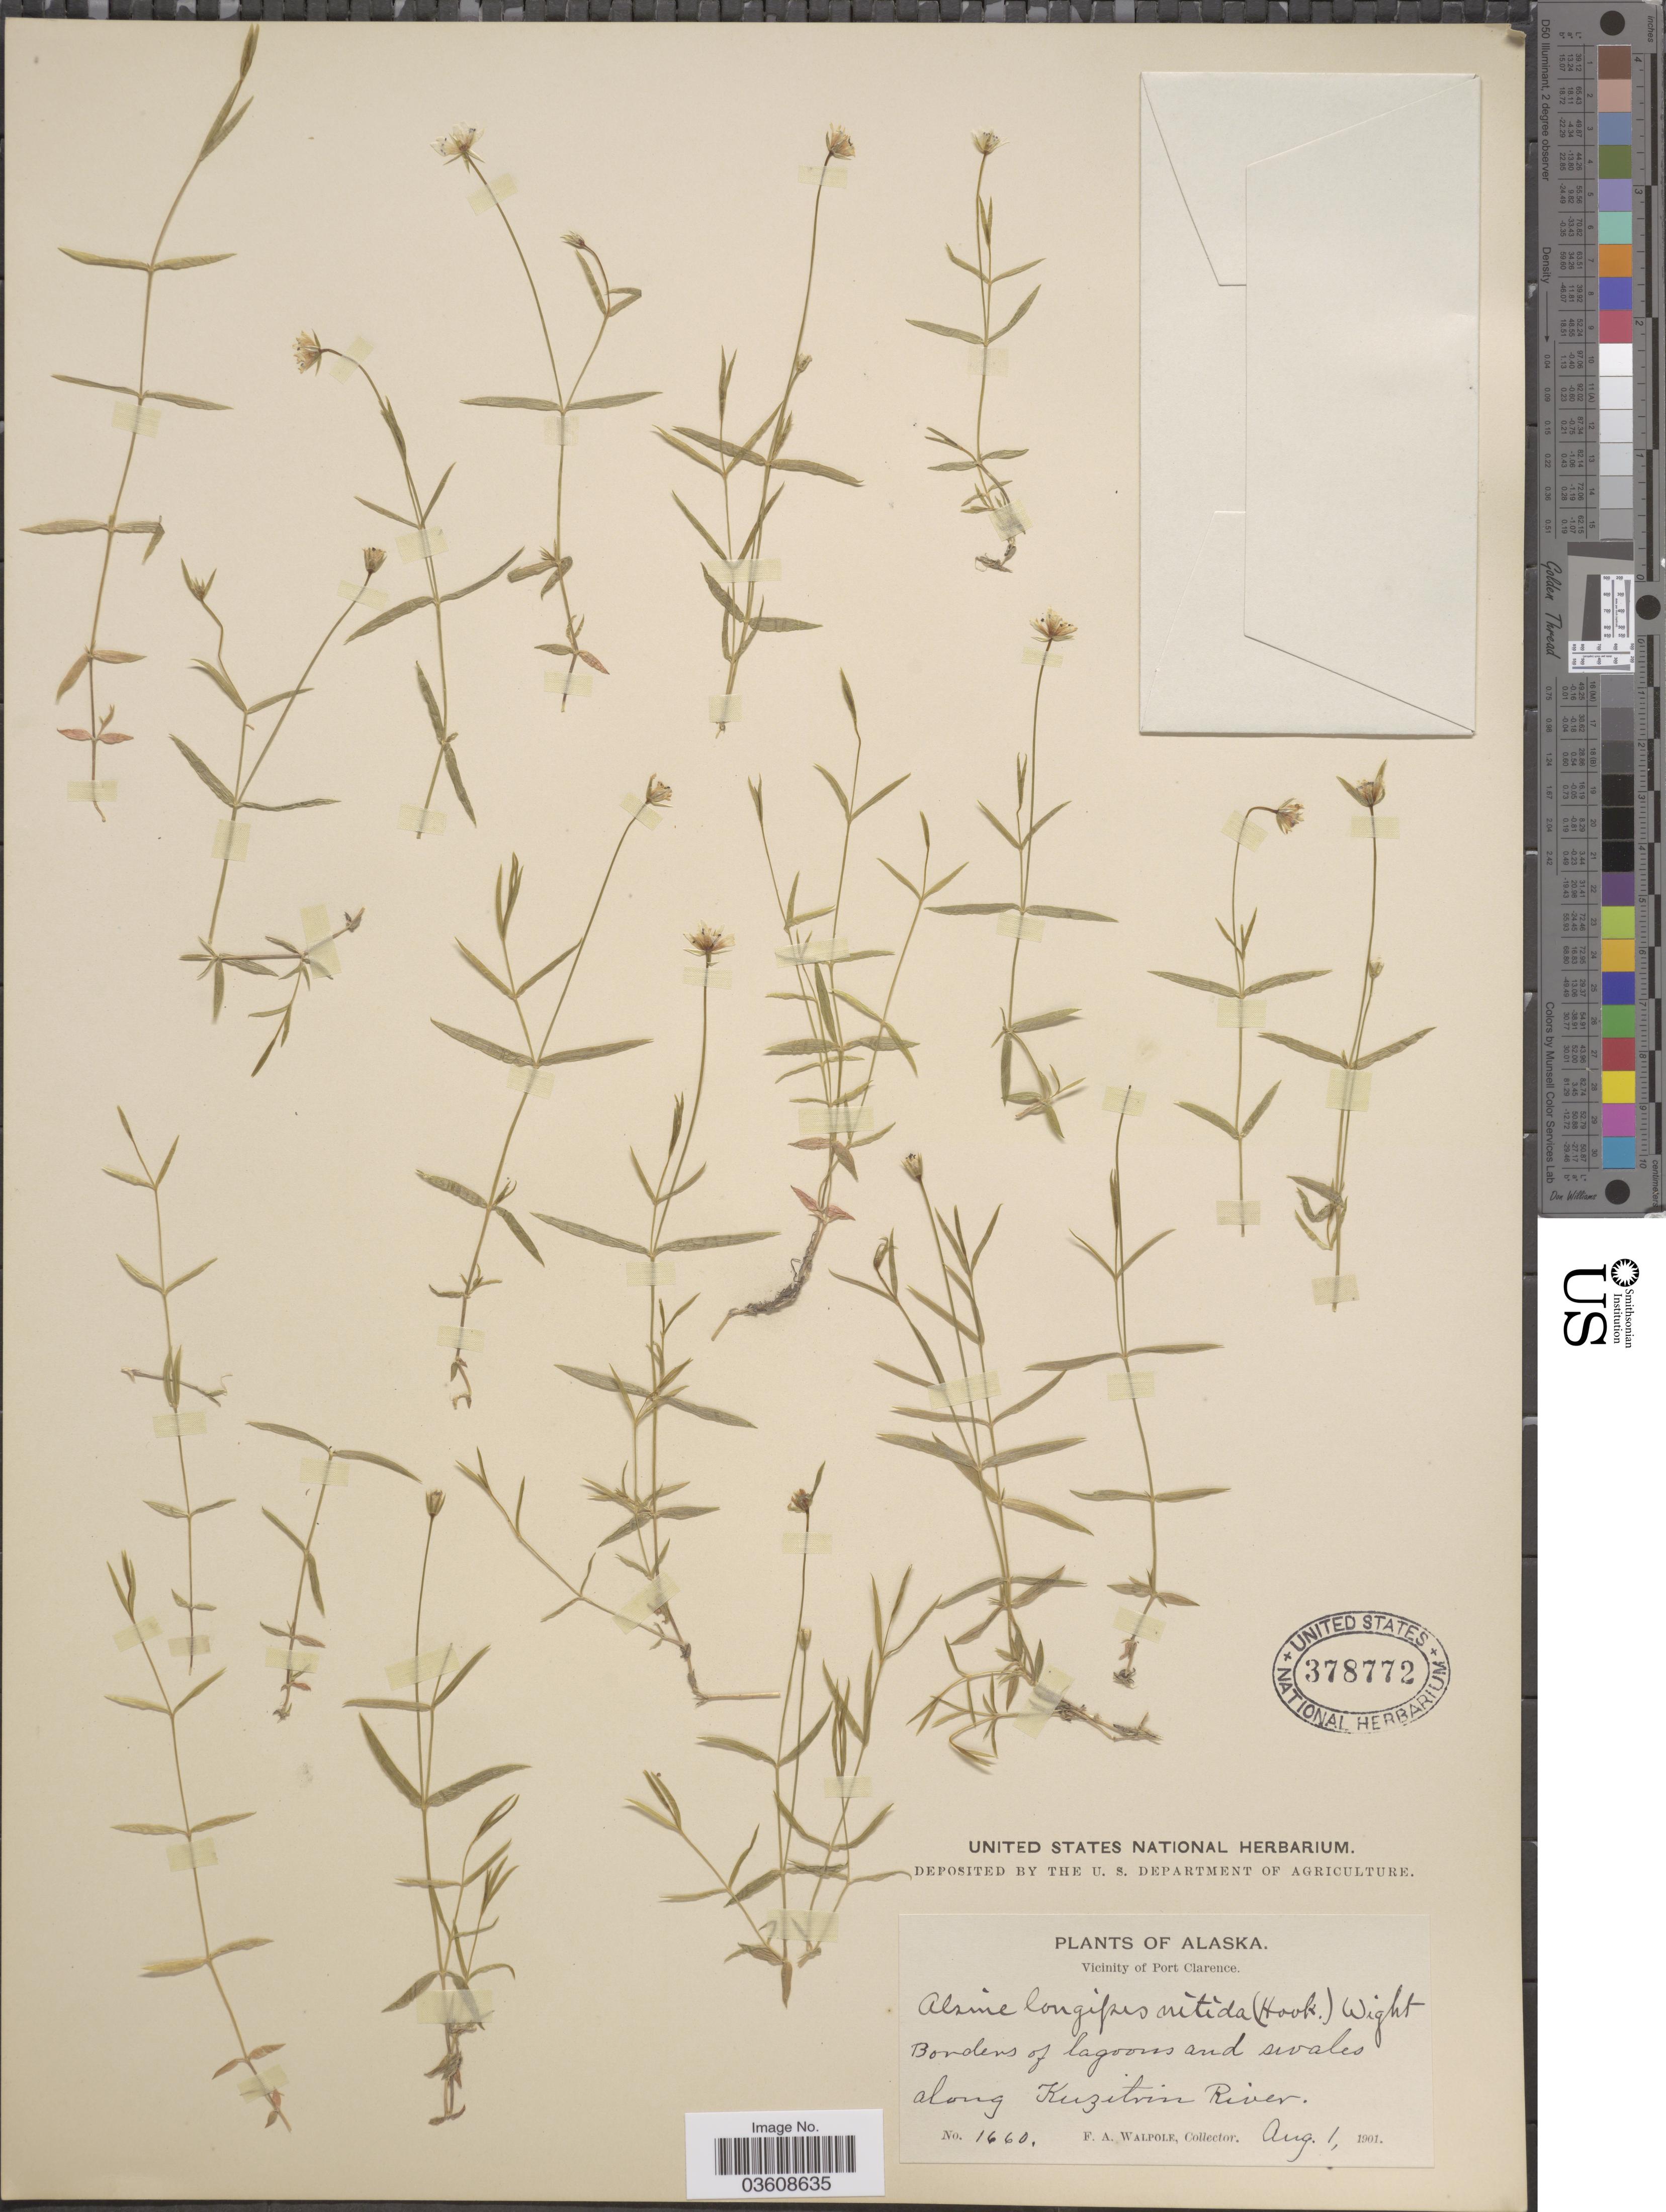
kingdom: Plantae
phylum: Tracheophyta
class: Magnoliopsida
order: Caryophyllales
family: Caryophyllaceae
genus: Stellaria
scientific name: Stellaria longipes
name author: Goldie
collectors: F. Walpole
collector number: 1660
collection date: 1901-08-01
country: United States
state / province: Alaska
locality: Vicinity of Port Clarence. Along Kuzitrin River.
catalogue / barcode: US 378772